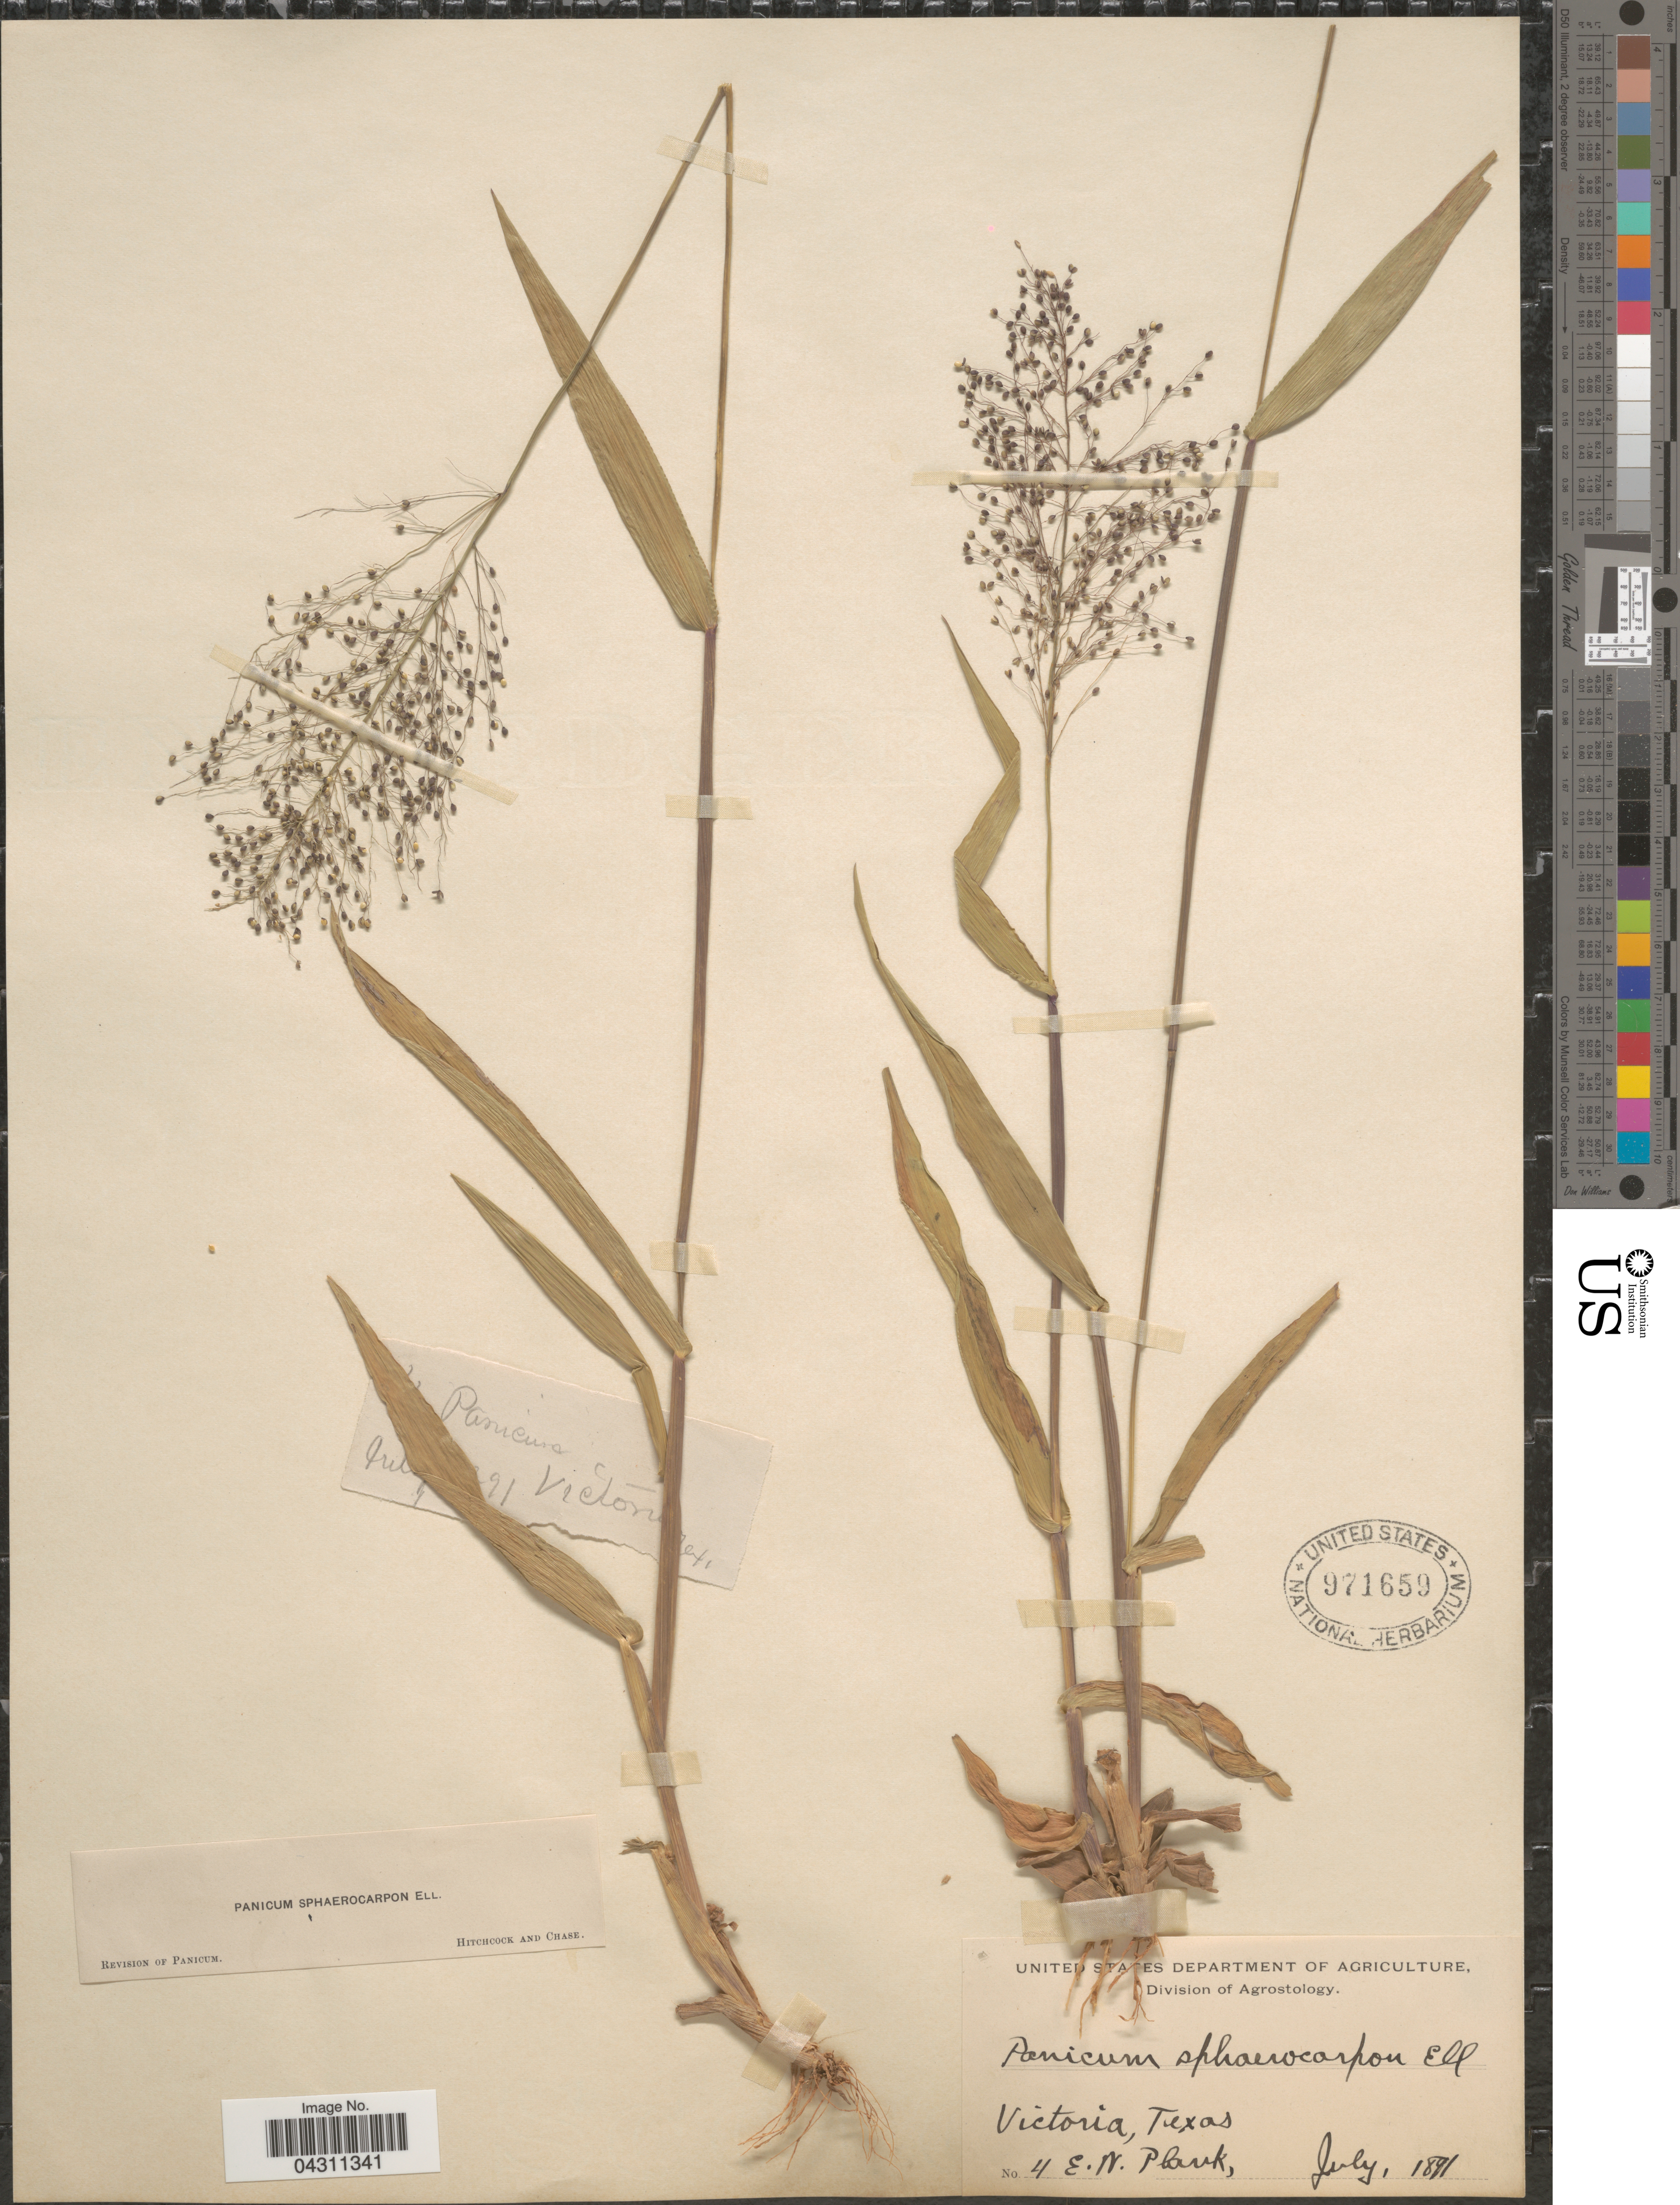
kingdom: Plantae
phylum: Tracheophyta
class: Liliopsida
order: Poales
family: Poaceae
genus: Dichanthelium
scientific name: Dichanthelium sphaerocarpon var. sphaerocarpon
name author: (Elliott) Gould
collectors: E. Plank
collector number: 4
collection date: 1891-07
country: United States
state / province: Texas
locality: Victoria.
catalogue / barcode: US 971659